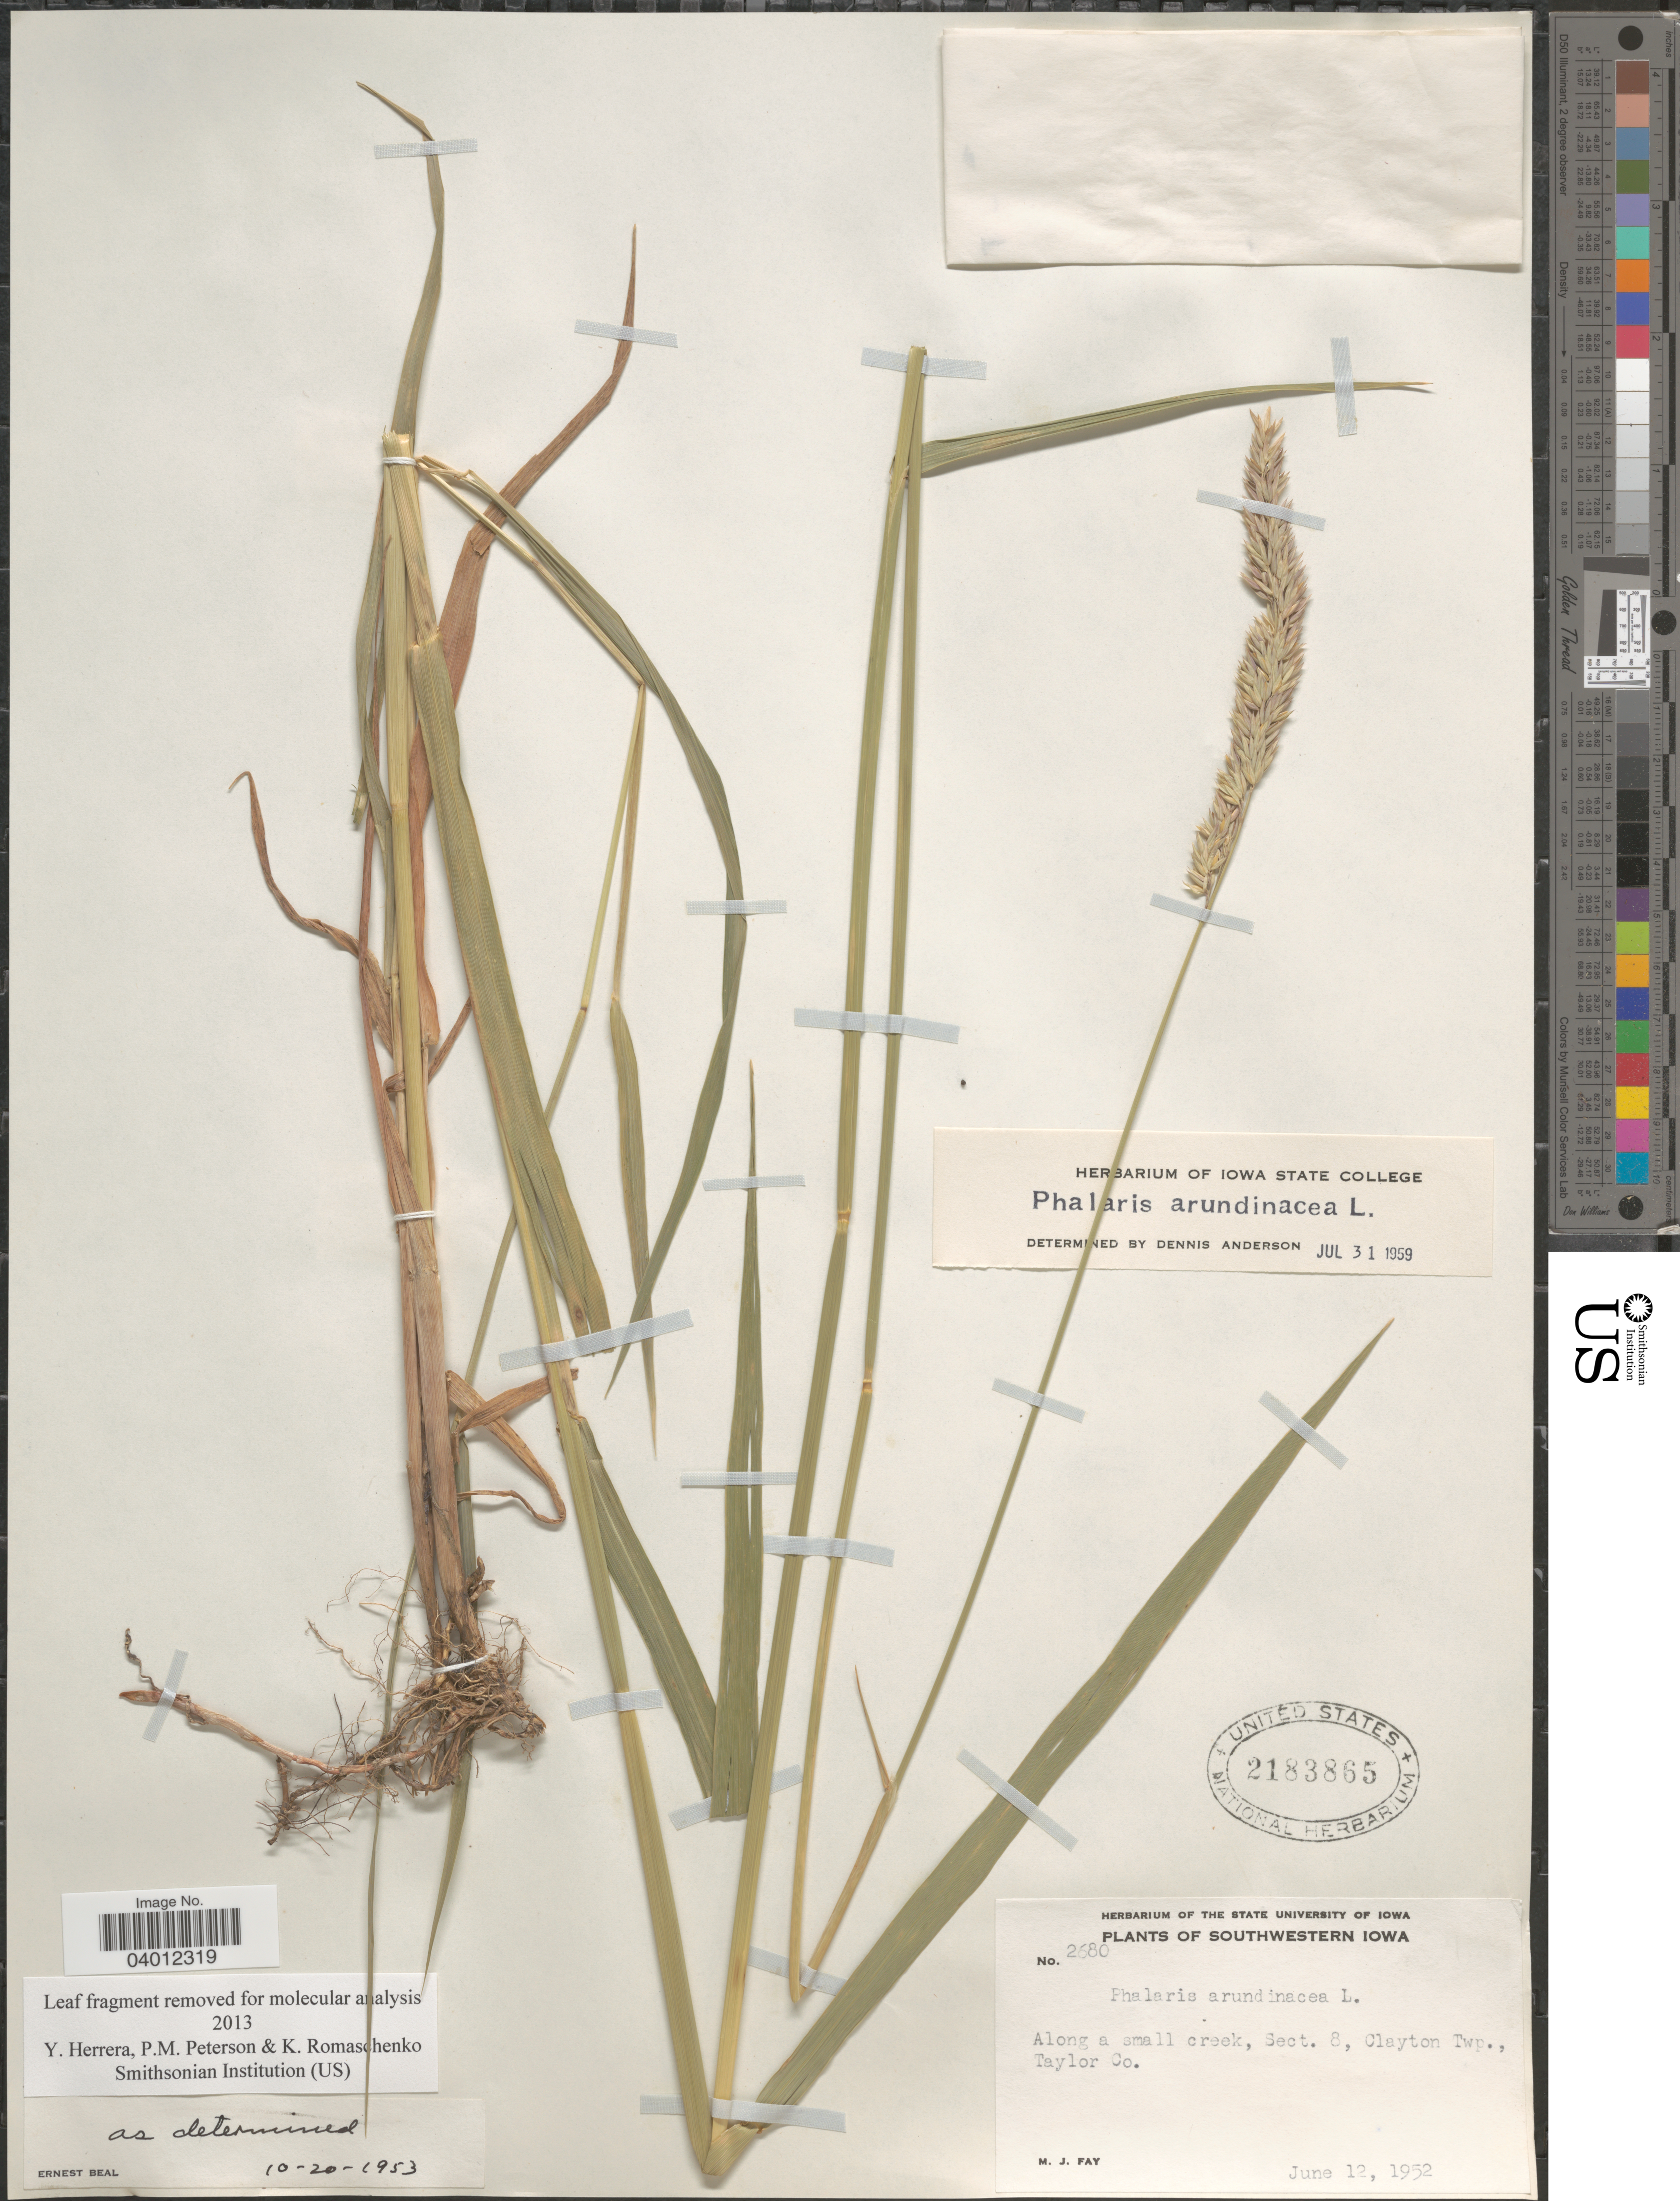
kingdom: Plantae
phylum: Tracheophyta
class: Liliopsida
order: Poales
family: Poaceae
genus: Phalaris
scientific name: Phalaris arundinacea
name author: L.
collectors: M. Fay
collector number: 2680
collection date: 1952-06-12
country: United States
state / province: Iowa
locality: Southwestern Iowa. Along a small creek, Sect. 8, Clayton Twp., Taylor Co.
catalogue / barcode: US 2183865